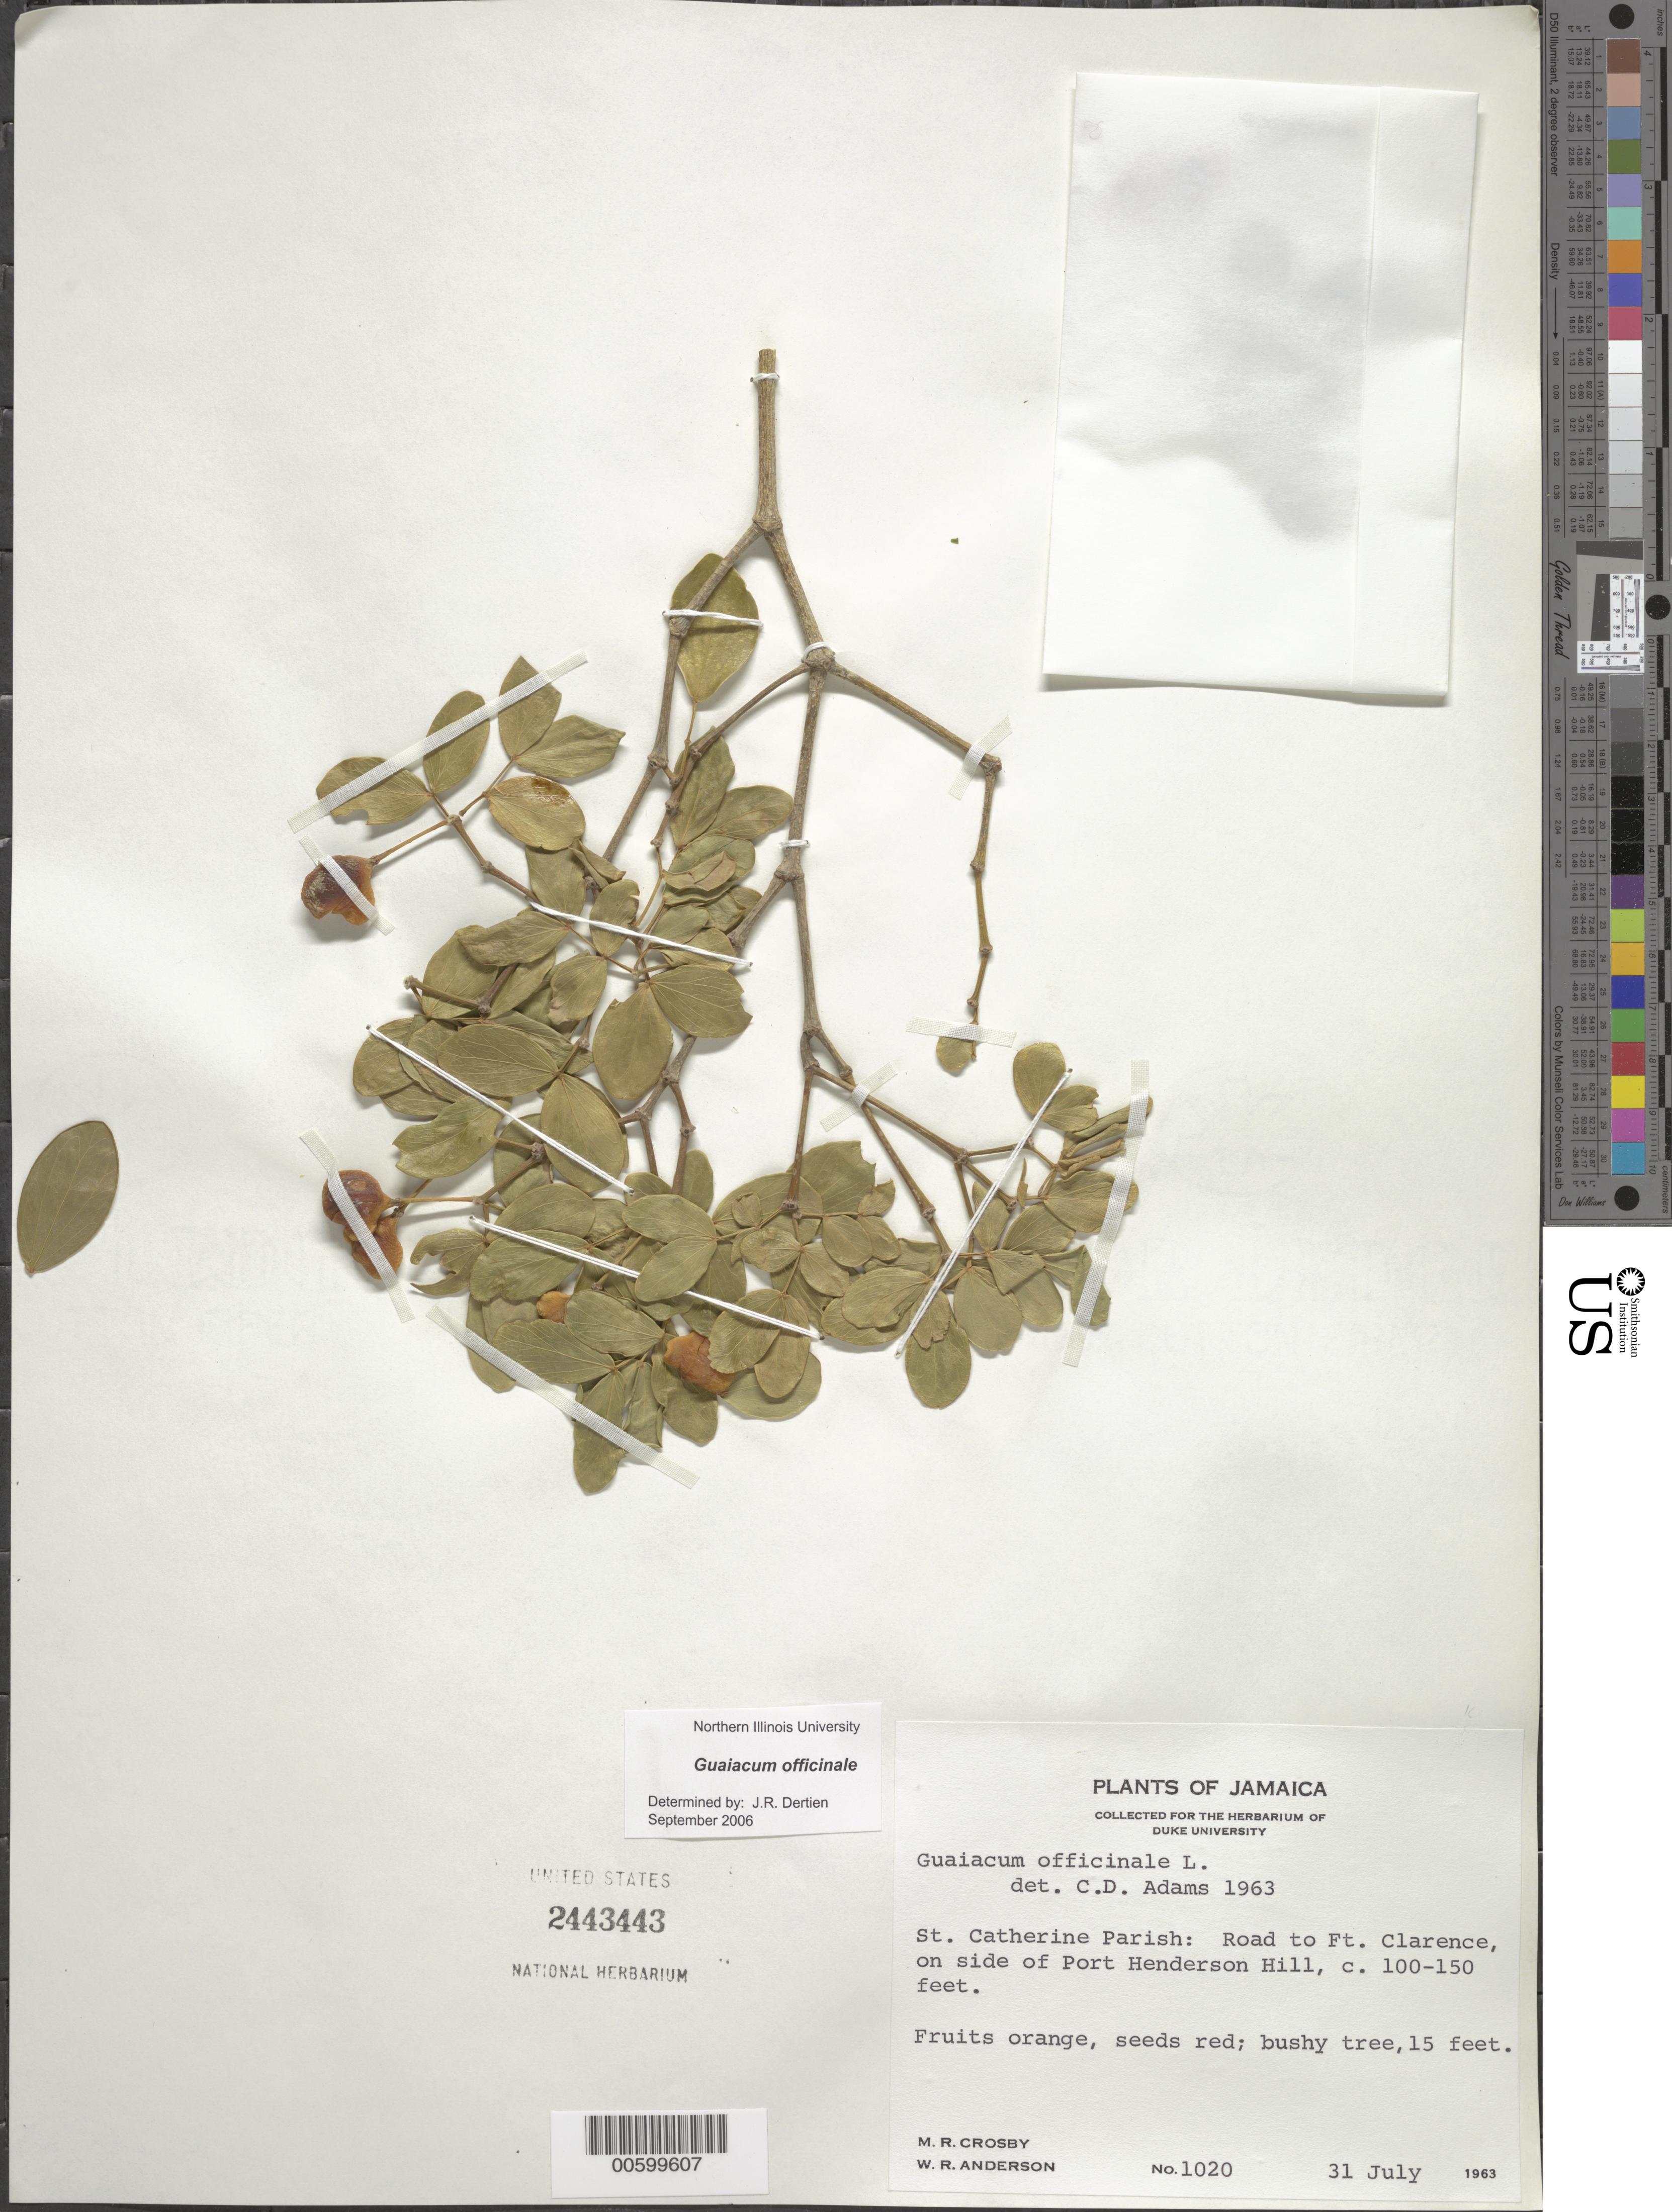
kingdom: Plantae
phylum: Tracheophyta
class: Magnoliopsida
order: Zygophyllales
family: Zygophyllaceae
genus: Guaiacum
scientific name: Guaiacum officinale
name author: L.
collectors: M. R. Crosby & W. R. Anderson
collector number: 1020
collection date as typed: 31 Jul 1963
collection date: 1963-07-31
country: Jamaica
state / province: Saint Catherine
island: Greater Antilles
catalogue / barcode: US 2443443